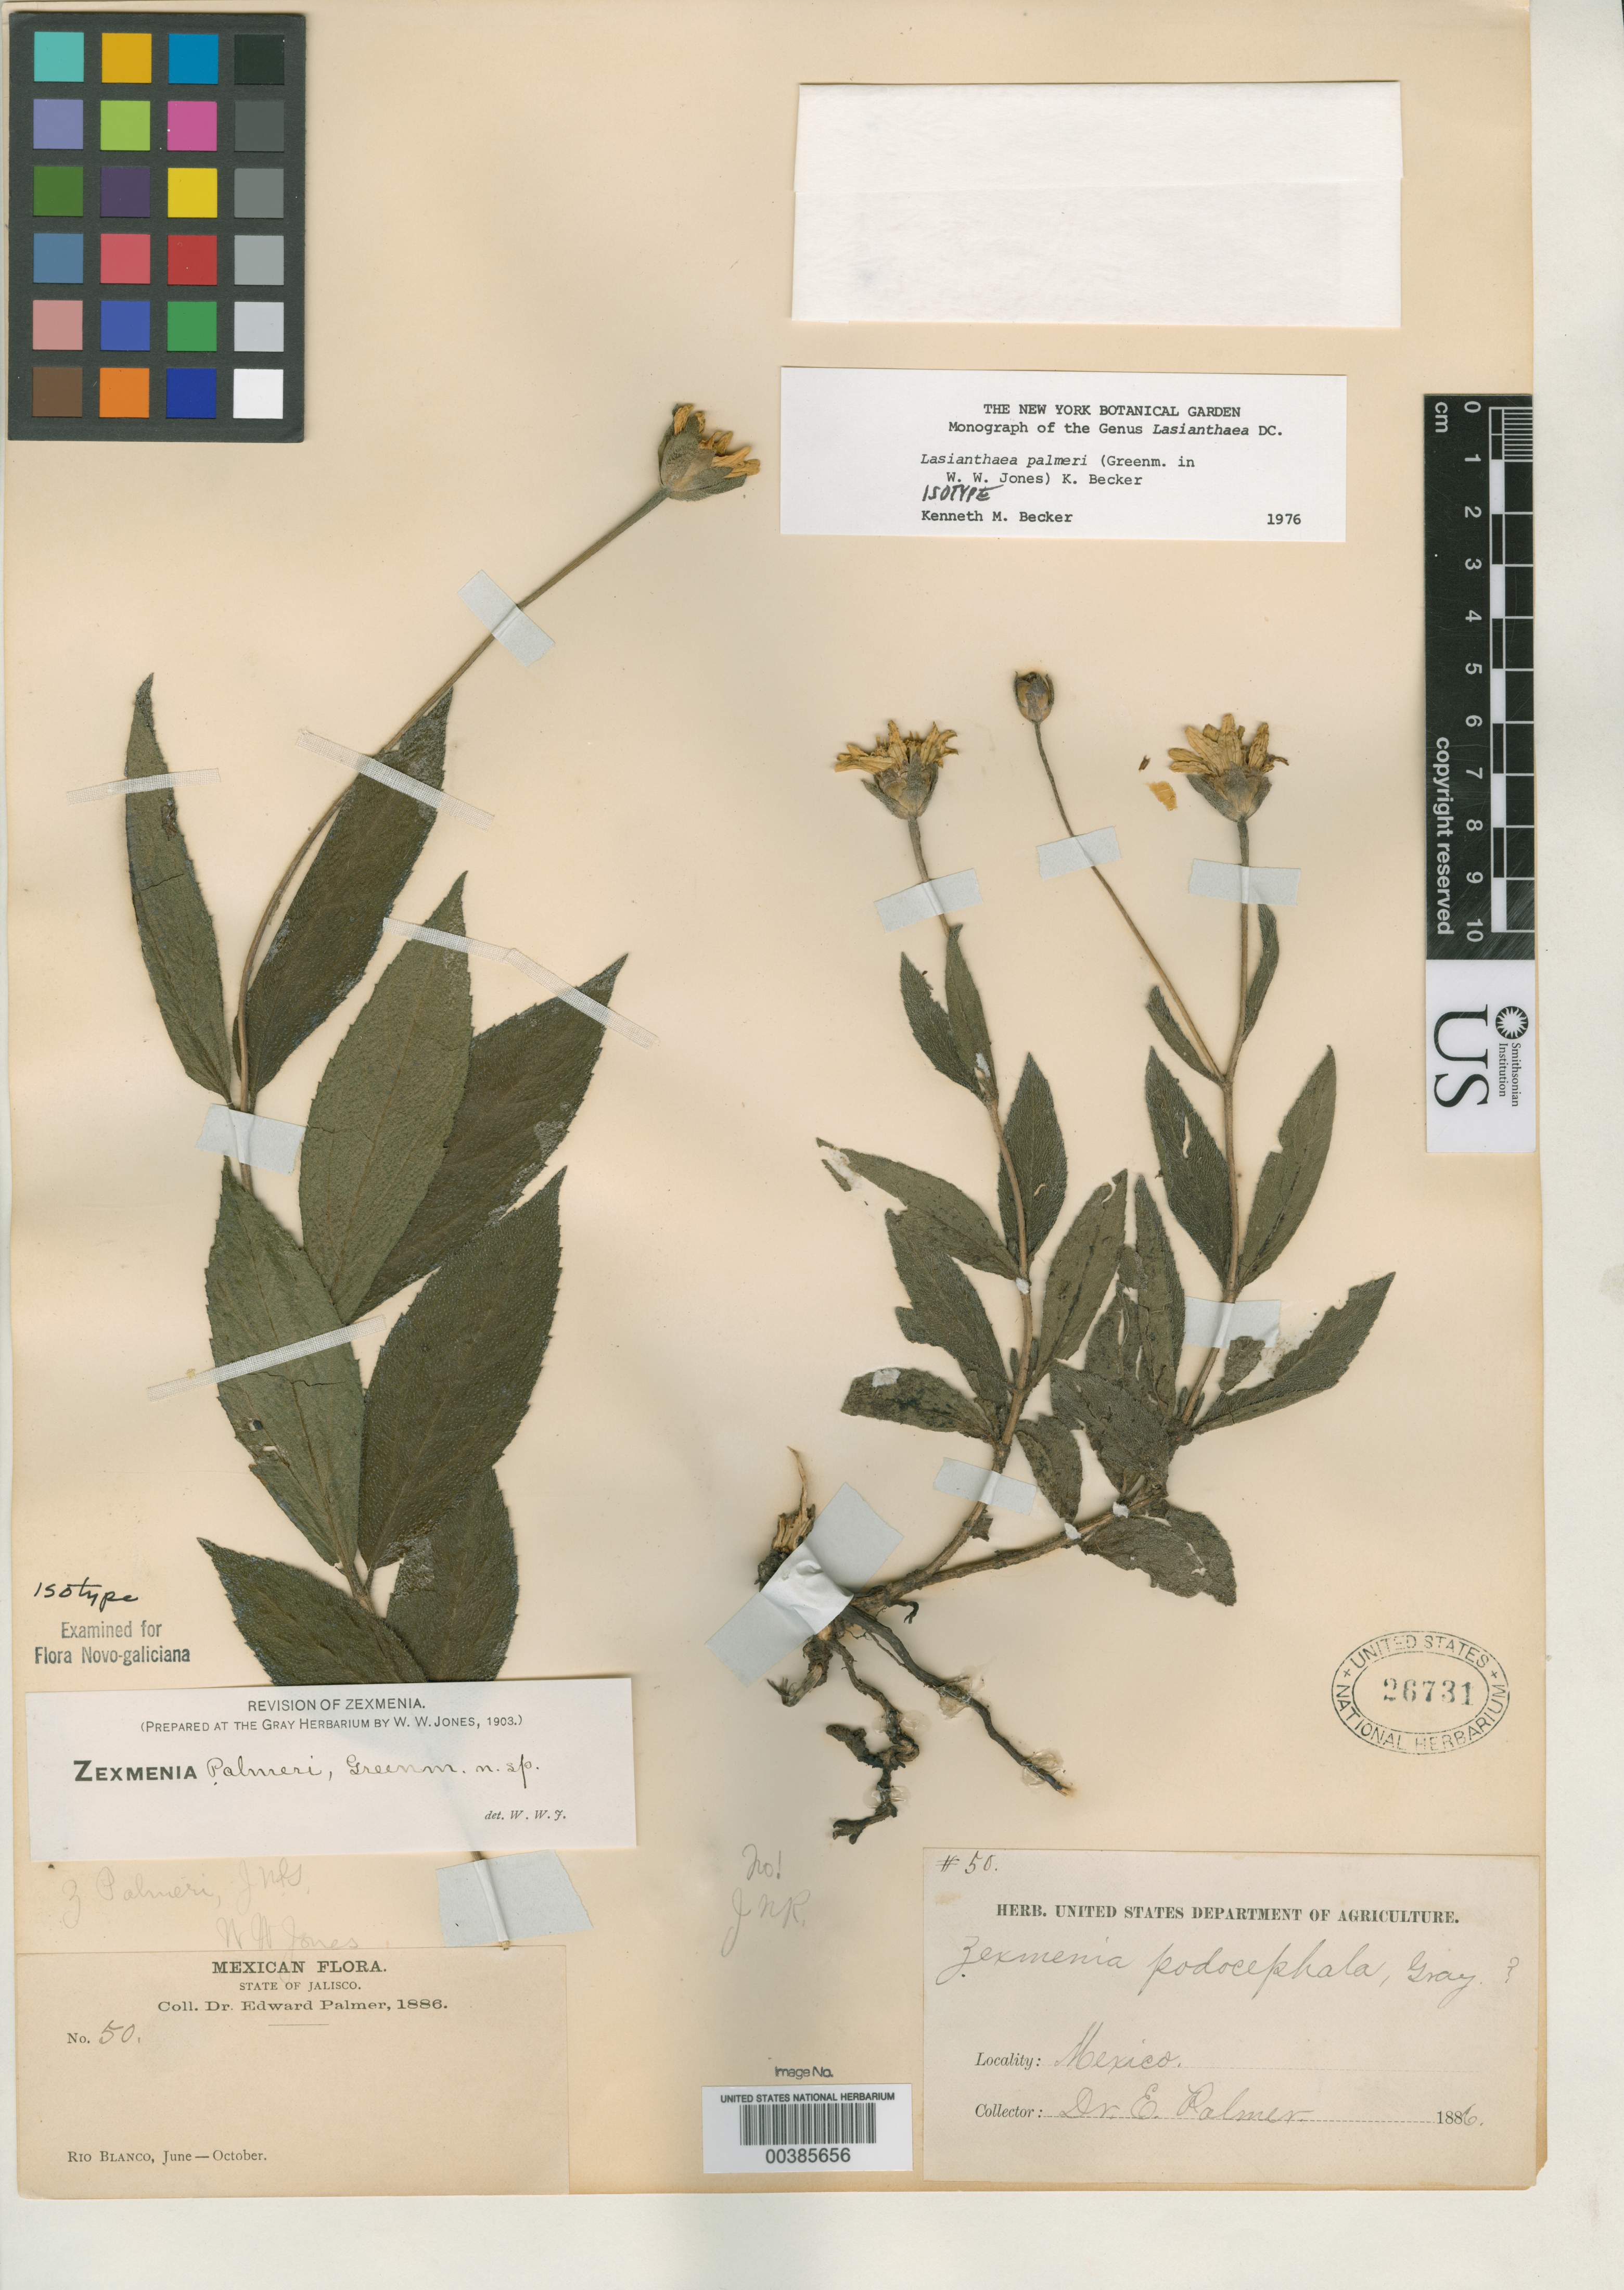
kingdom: Plantae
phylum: Tracheophyta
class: Magnoliopsida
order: Asterales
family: Asteraceae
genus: Zexmenia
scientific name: Zexmenia palmeri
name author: Greenm. ex W.W. Jones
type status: Isotype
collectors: E. Palmer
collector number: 50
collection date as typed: Jun 1886 to -- Oct 1886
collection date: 1886-06/1886-10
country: Mexico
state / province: Jalisco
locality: Rio Blanco.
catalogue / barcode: US 26731